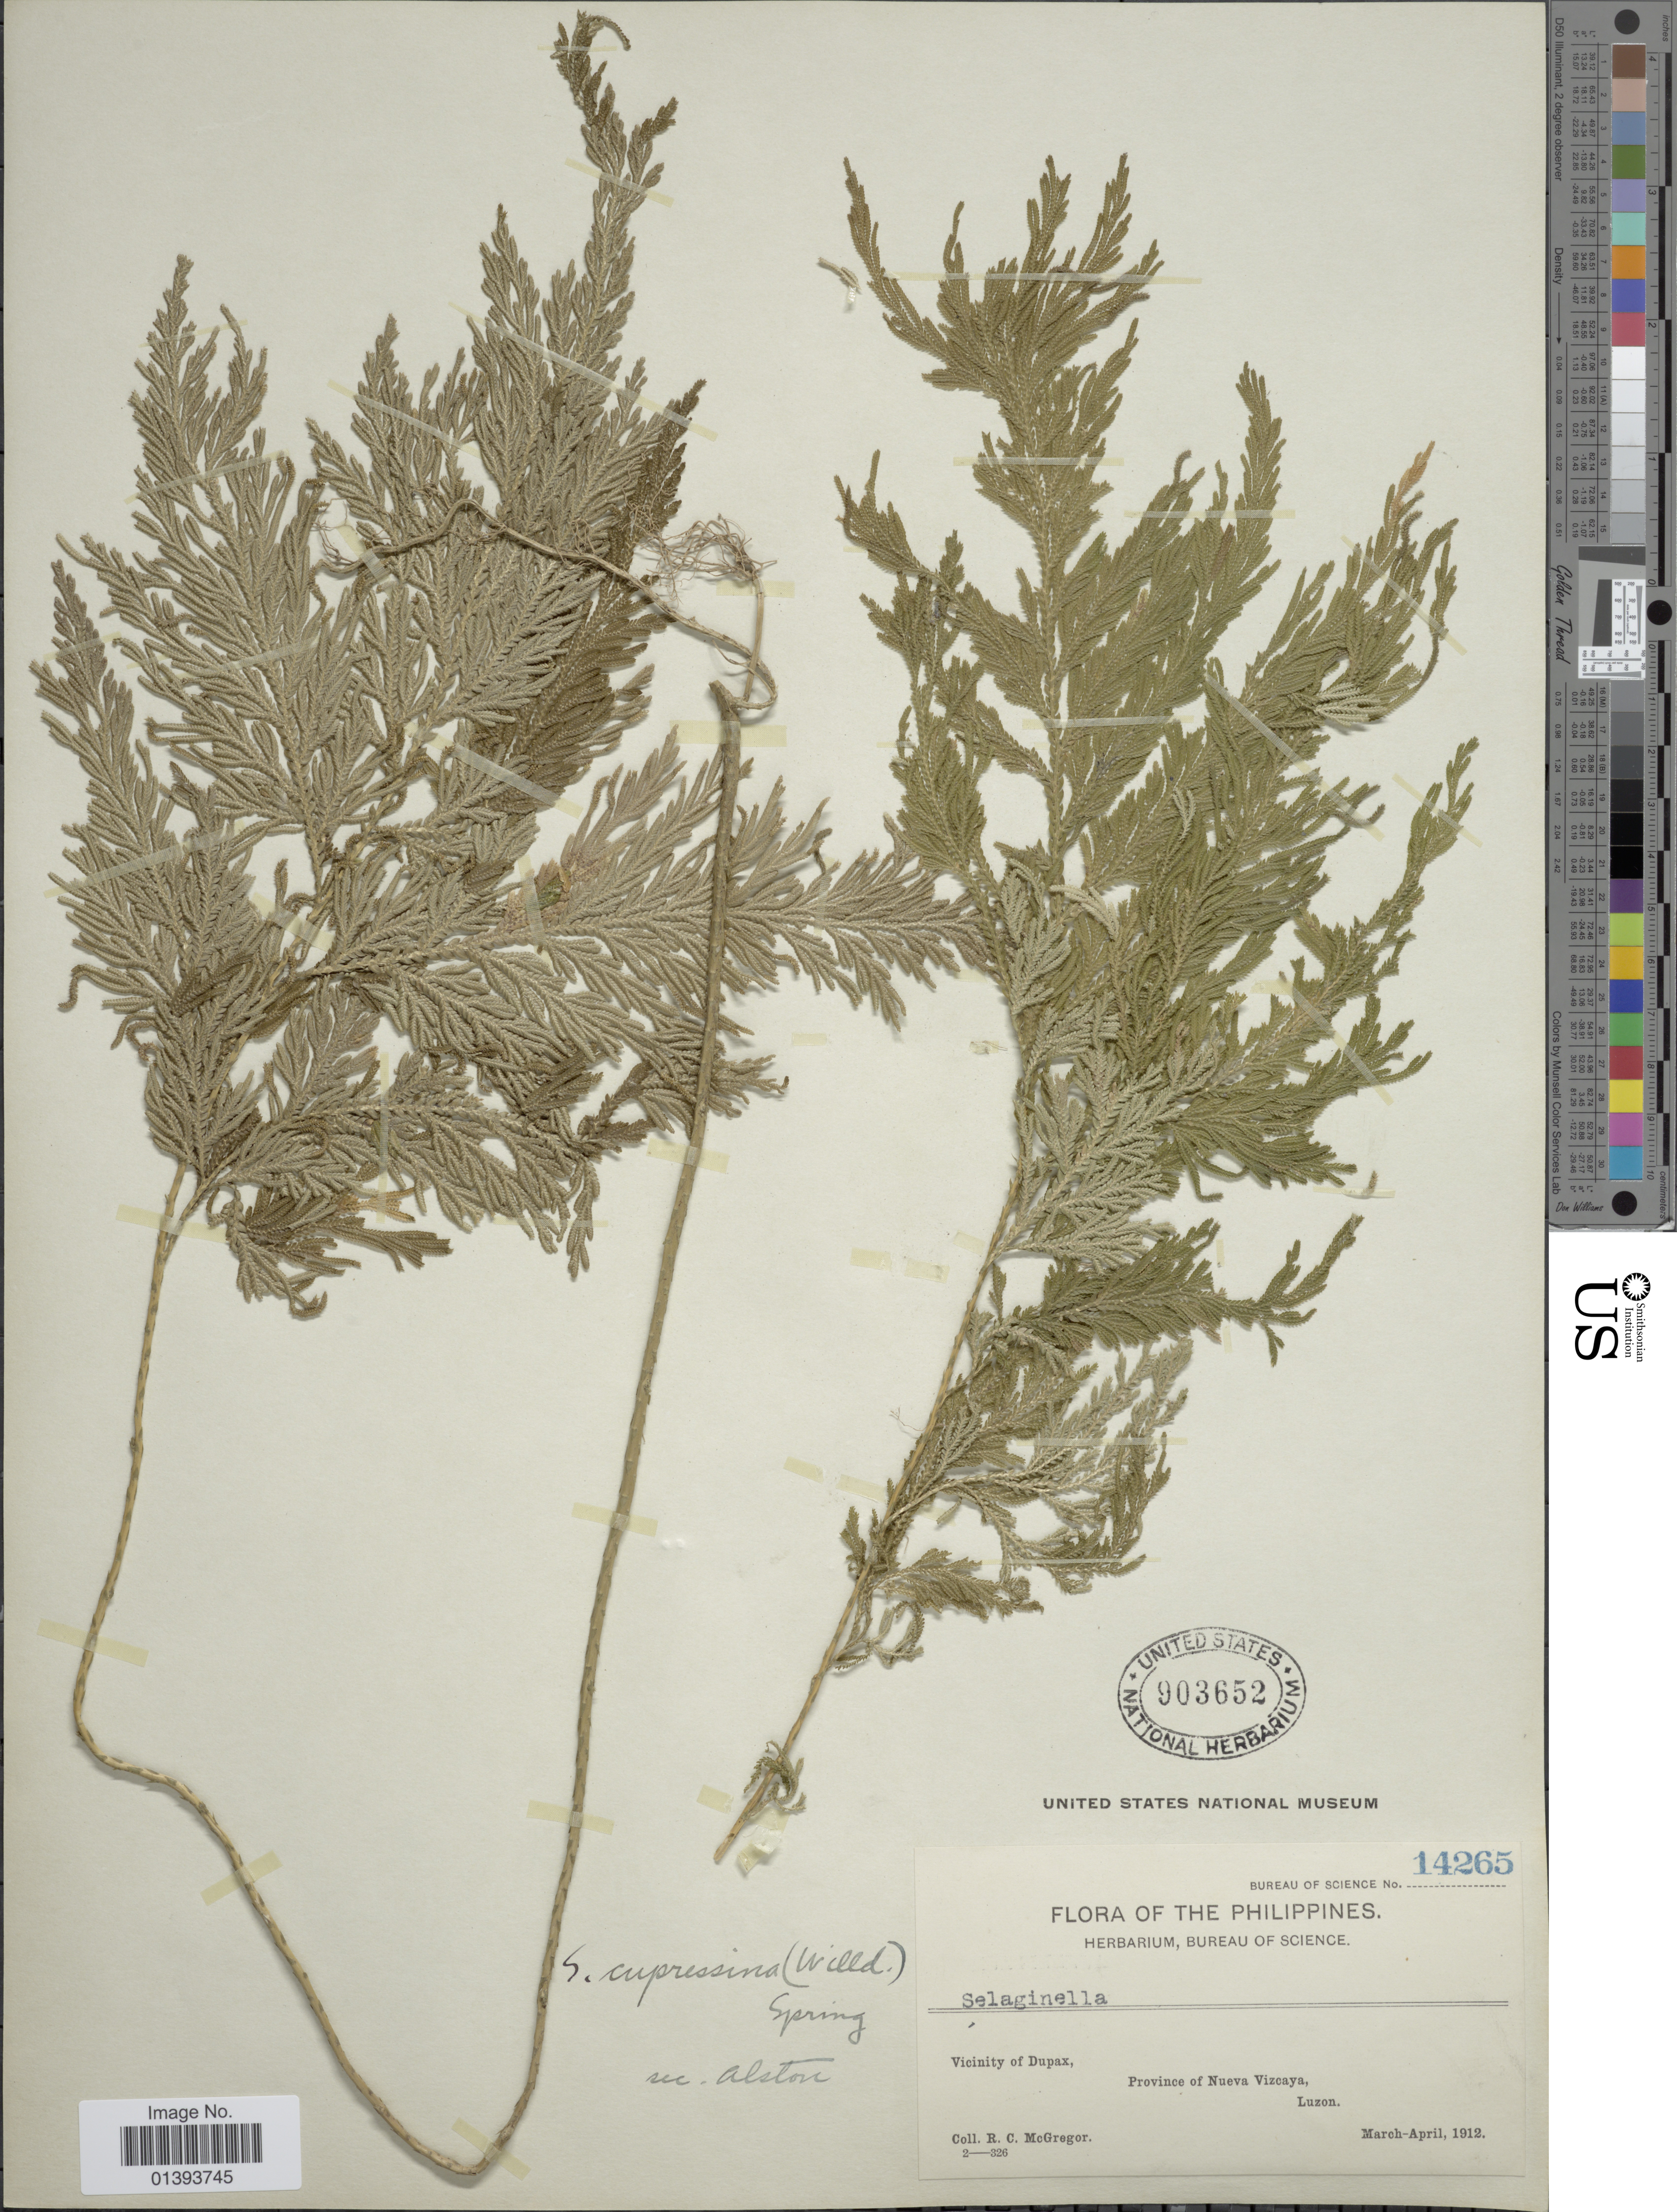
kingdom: Plantae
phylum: Tracheophyta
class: Lycopodiopsida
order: Selaginellales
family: Selaginellaceae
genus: Selaginella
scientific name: Selaginella cupressina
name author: (Willd.) Spring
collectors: R. C. McGregor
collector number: Bureau of Science 14265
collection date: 1912-03/1912-04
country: Philippines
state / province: Central Luzon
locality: Province of Nueva Vizcaya, Luzon, Vicinity of Dupax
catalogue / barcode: US 903652